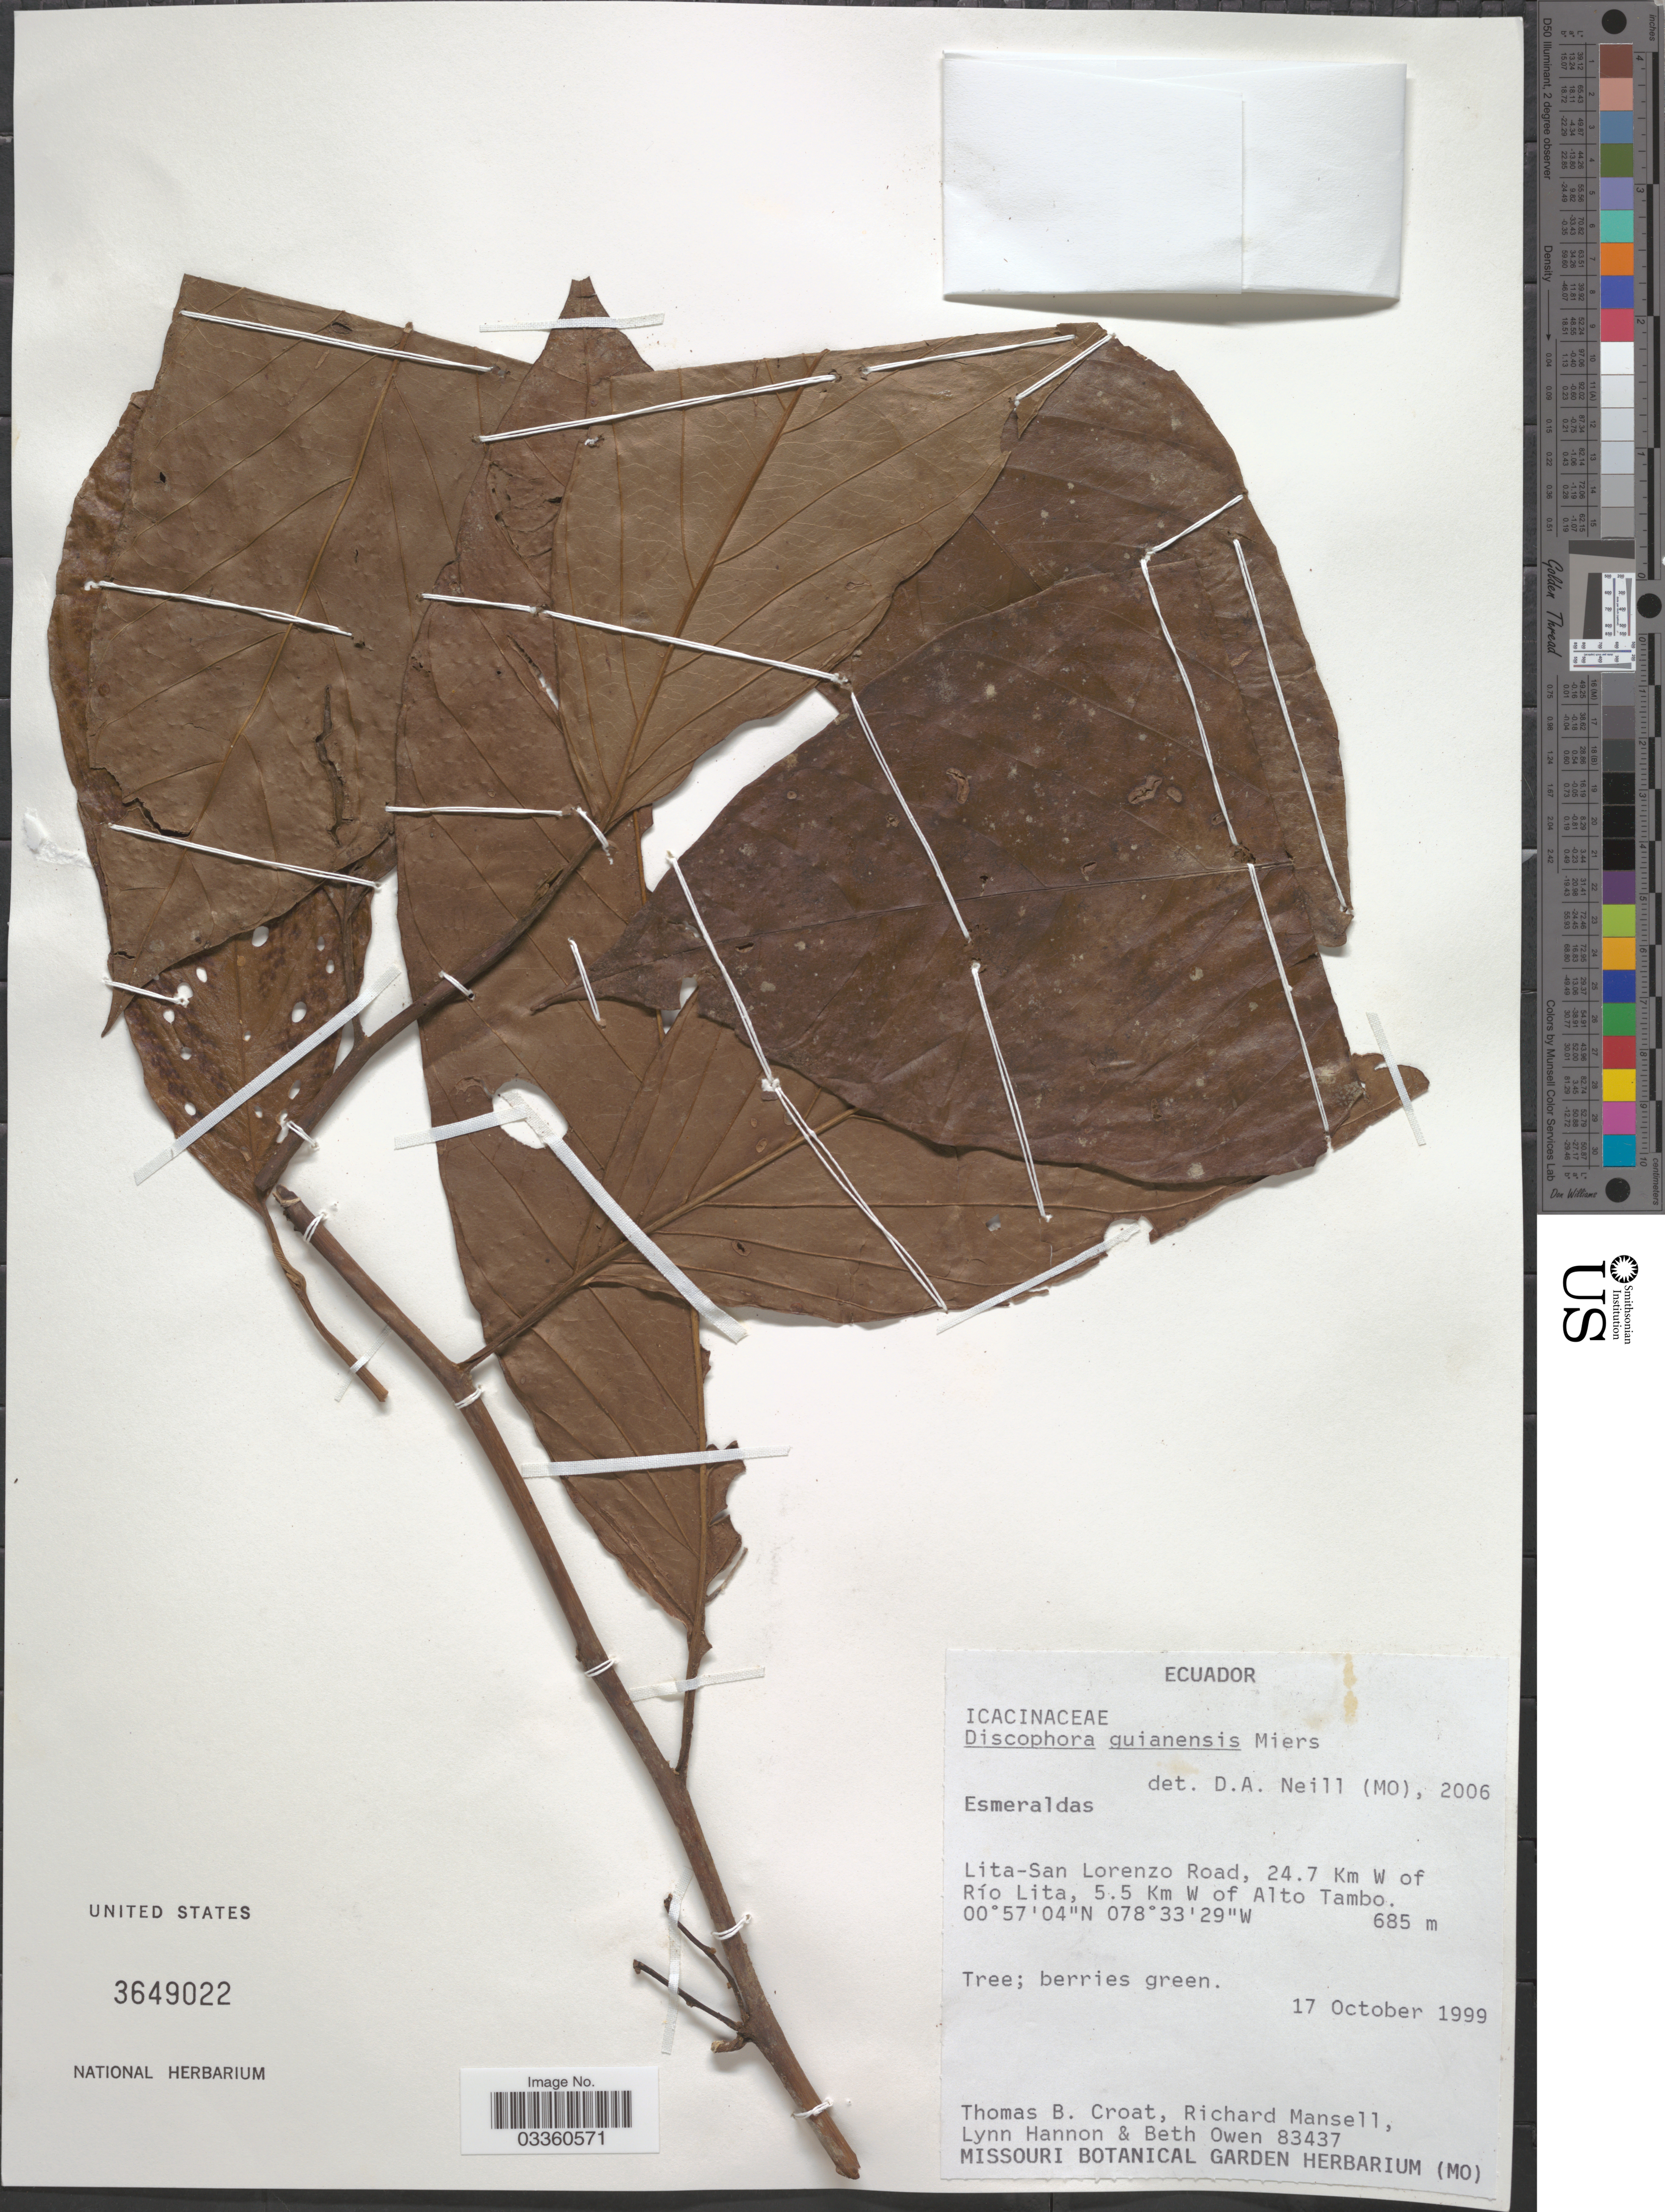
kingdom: Plantae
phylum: Tracheophyta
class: Magnoliopsida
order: Cardiopteridales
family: Stemonuraceae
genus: Discophora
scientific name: Discophora guianensis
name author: Miers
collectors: T. B. Croat, R. Mansell, L. Hannon & B. Owen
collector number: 83437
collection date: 1999-10-17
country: Ecuador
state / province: Esmeraldas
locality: Lita-San Lorenzo Road, 24.7 Km W of Río Lita, 5.5 Km W of Alto Tambo.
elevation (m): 685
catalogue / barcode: US 3649022